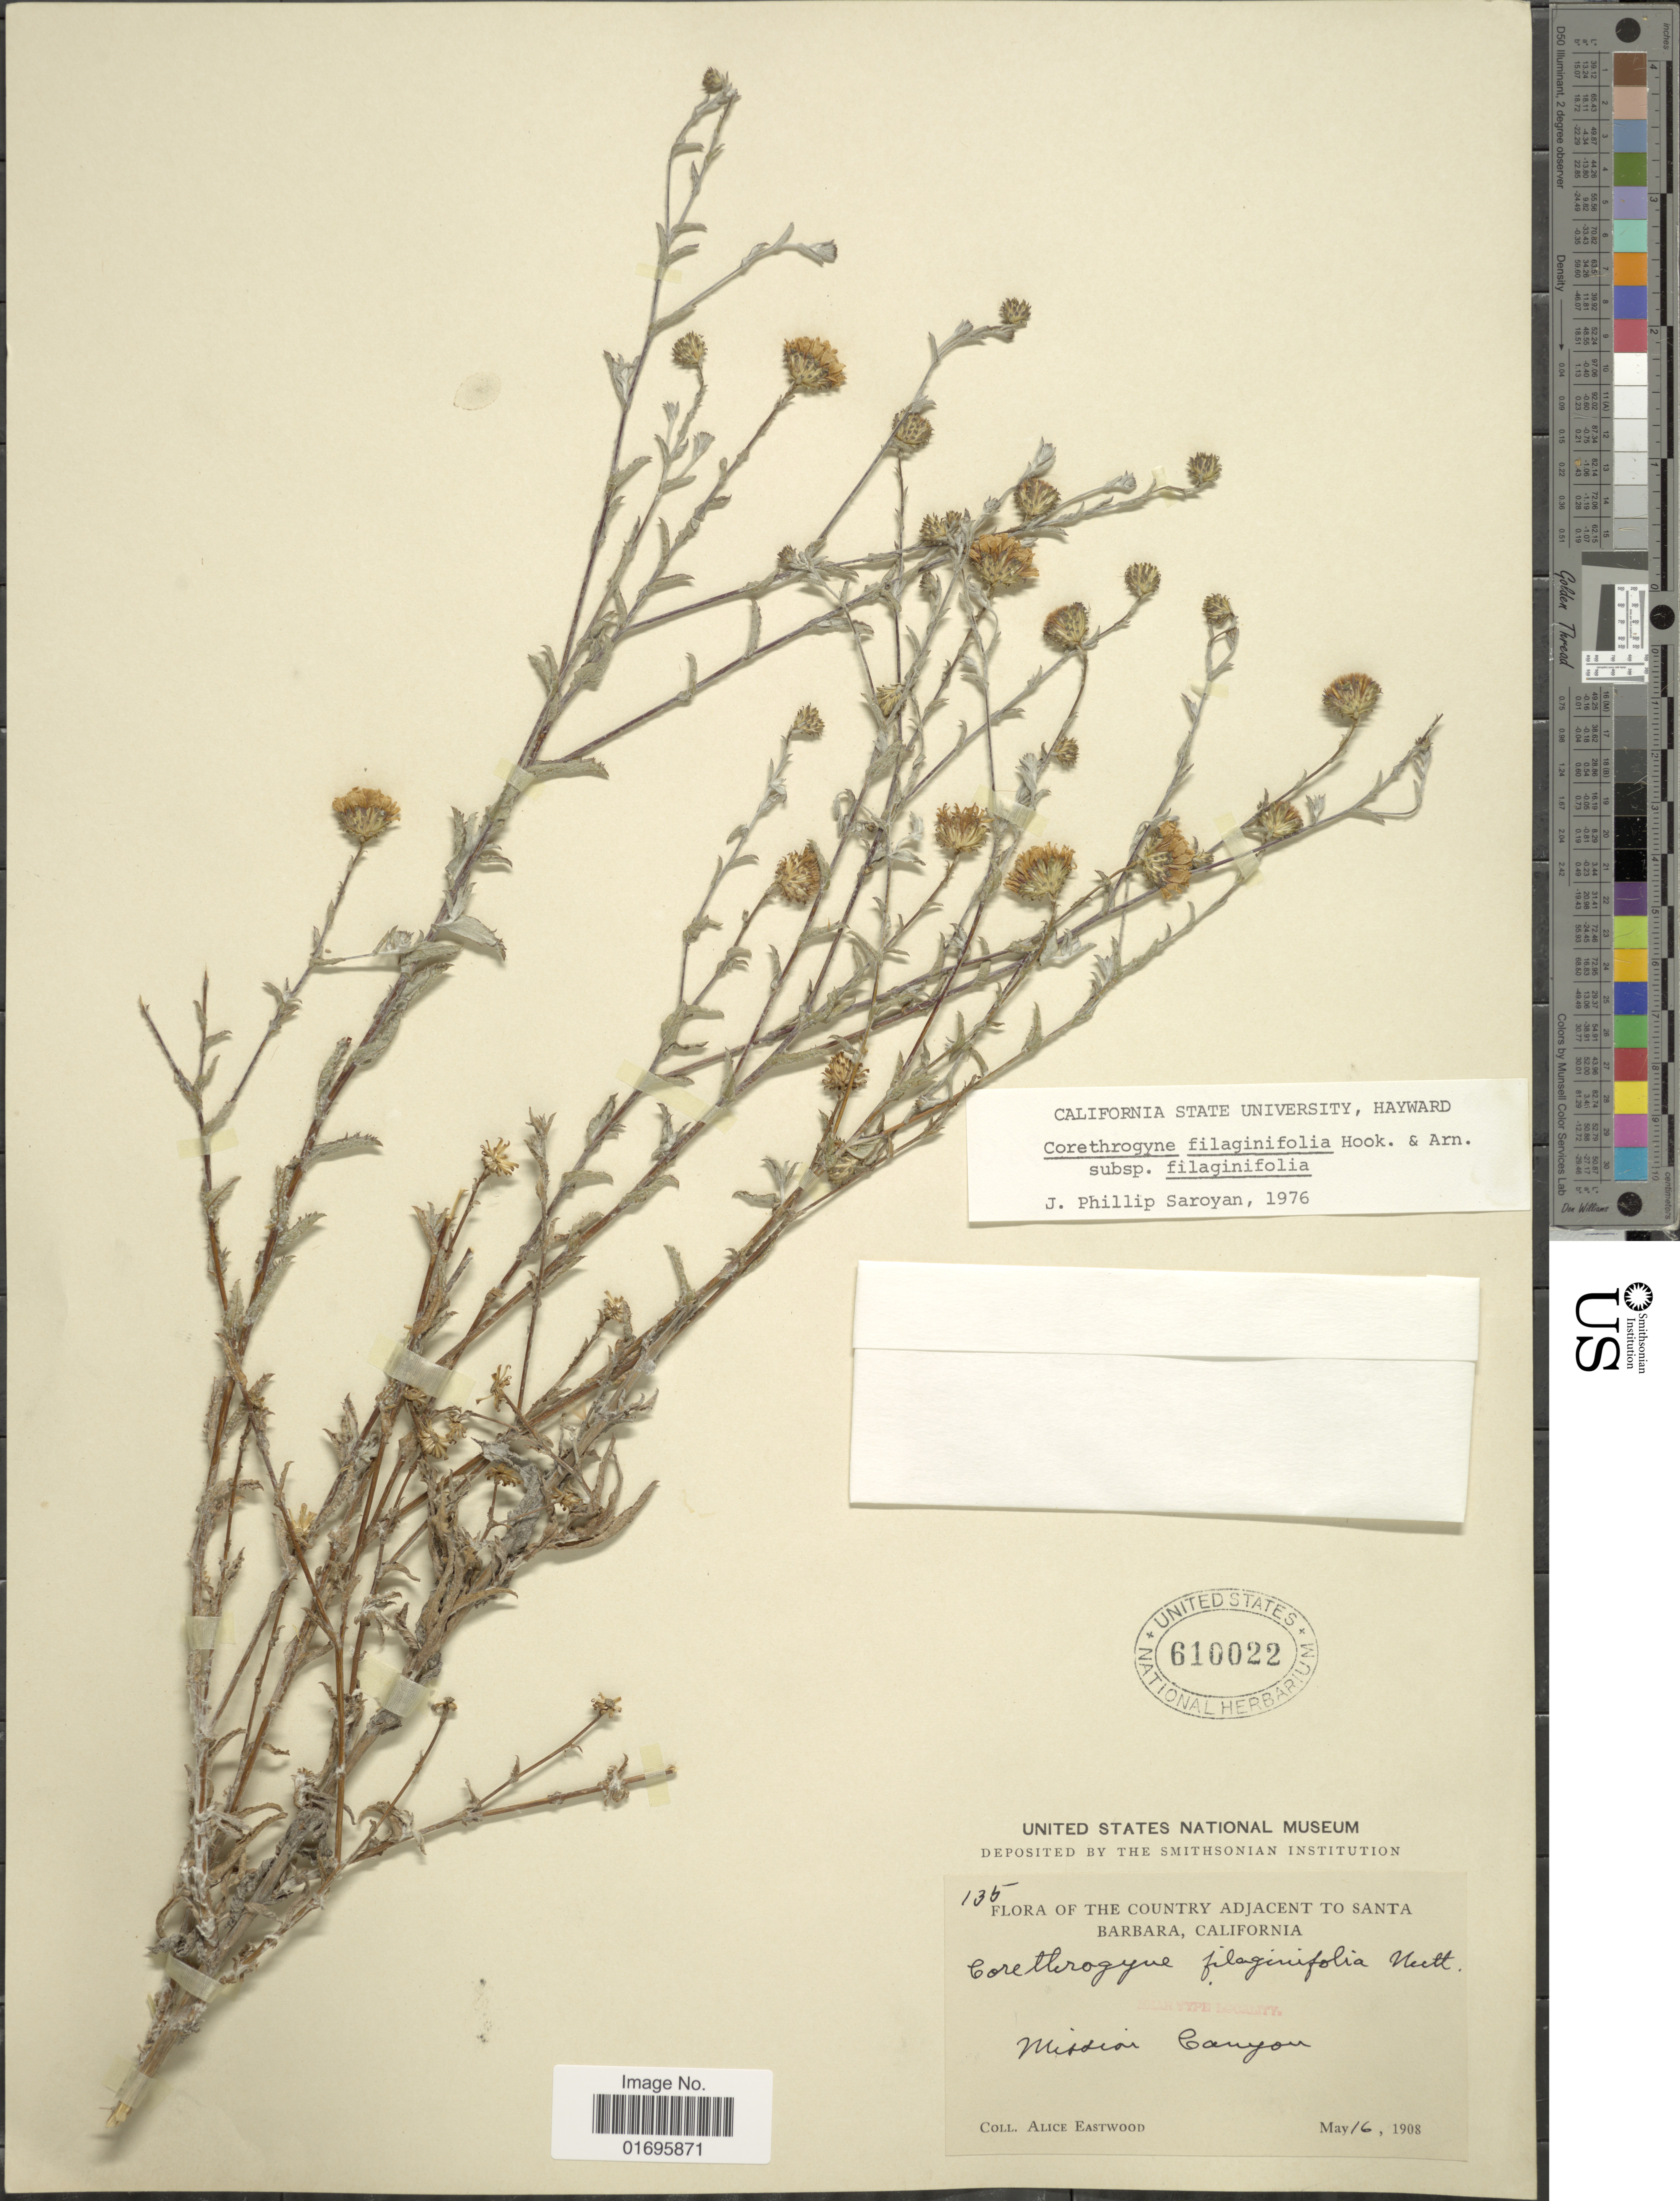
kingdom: Plantae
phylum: Tracheophyta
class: Magnoliopsida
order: Asterales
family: Asteraceae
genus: Corethrogyne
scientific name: Corethrogyne filaginifolia var. filaginifolia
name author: (Hook.) Nutt.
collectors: A. Eastwood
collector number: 135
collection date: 1908-05-16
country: United States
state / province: California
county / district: Santa Barbara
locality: Country adjacent to Santa Barbara, California. Mission Canyon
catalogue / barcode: US 610022